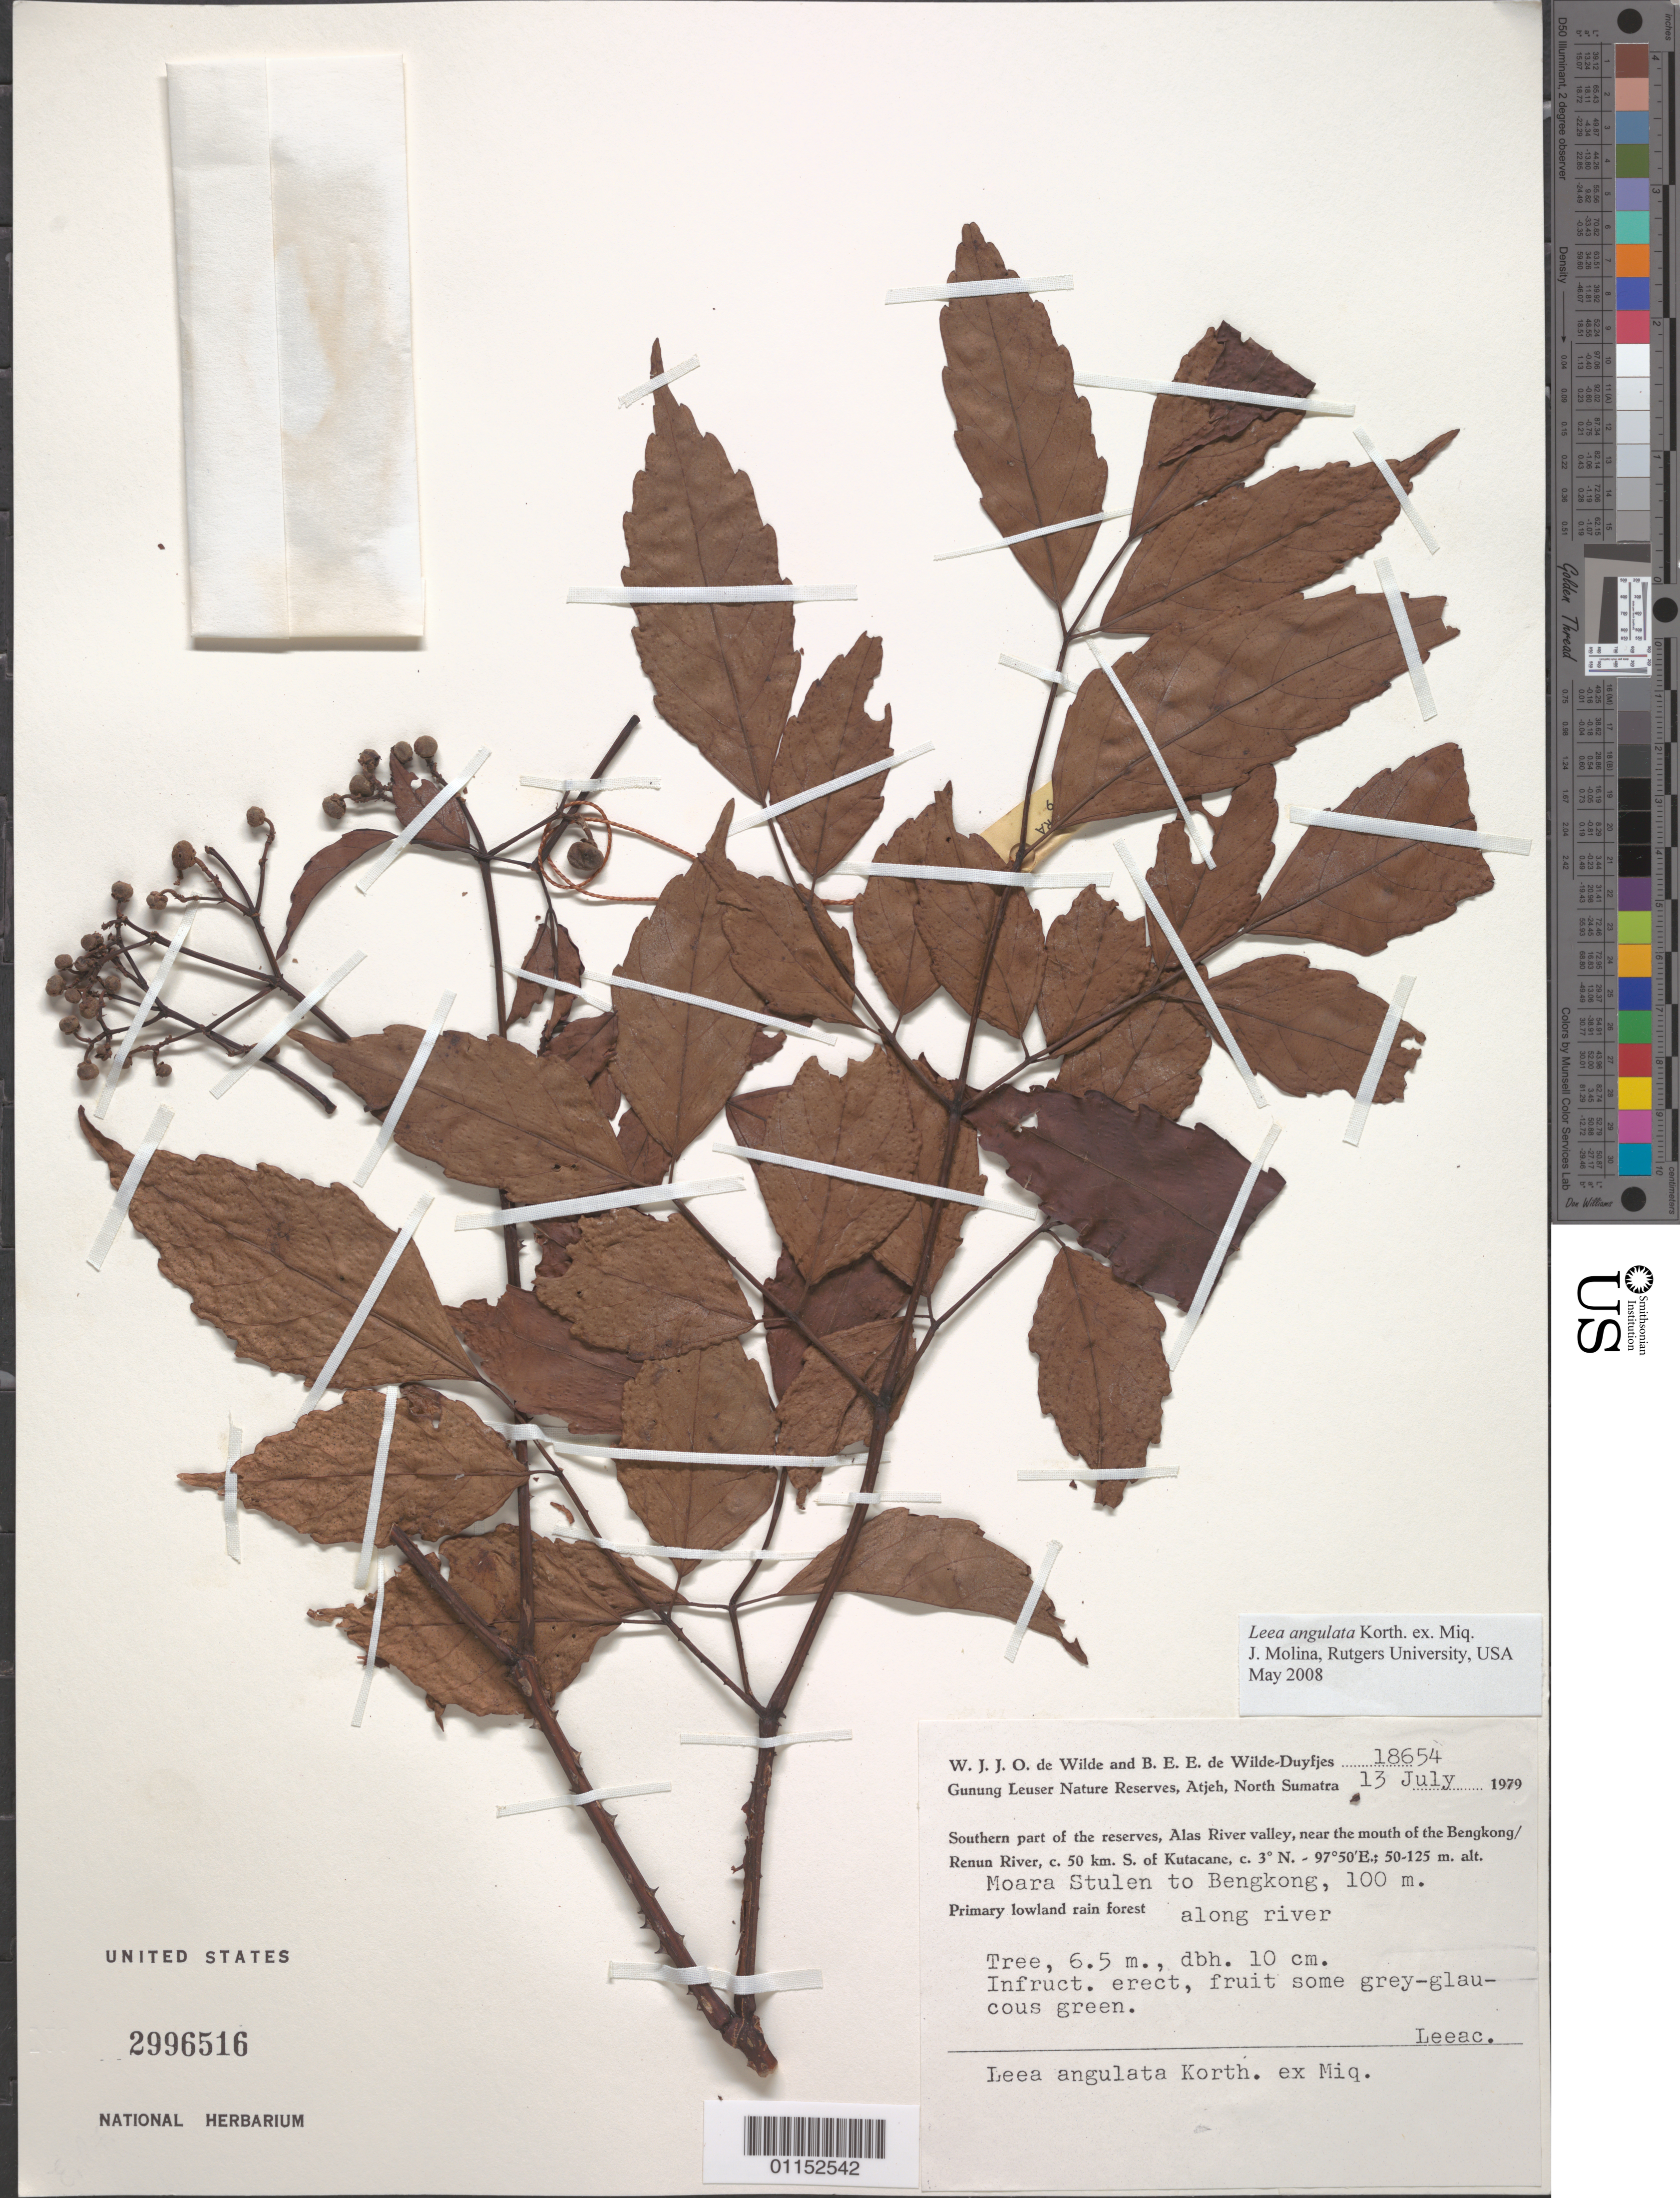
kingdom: Plantae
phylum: Tracheophyta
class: Magnoliopsida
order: Vitales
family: Vitaceae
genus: Leea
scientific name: Leea angulata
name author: Korth. ex Miq.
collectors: W. J. de Wilde & B. E. de Wilde-Duyfjes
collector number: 18654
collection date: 1979-07-13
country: Indonesia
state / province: Sumatra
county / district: Aceh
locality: S part of the reserves, Alas River valley, near the mouth of the Bengkong Renum River, c. 50 km S of Kutacane.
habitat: Primary lowland rain forest. Tree.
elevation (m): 50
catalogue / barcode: US 2996516